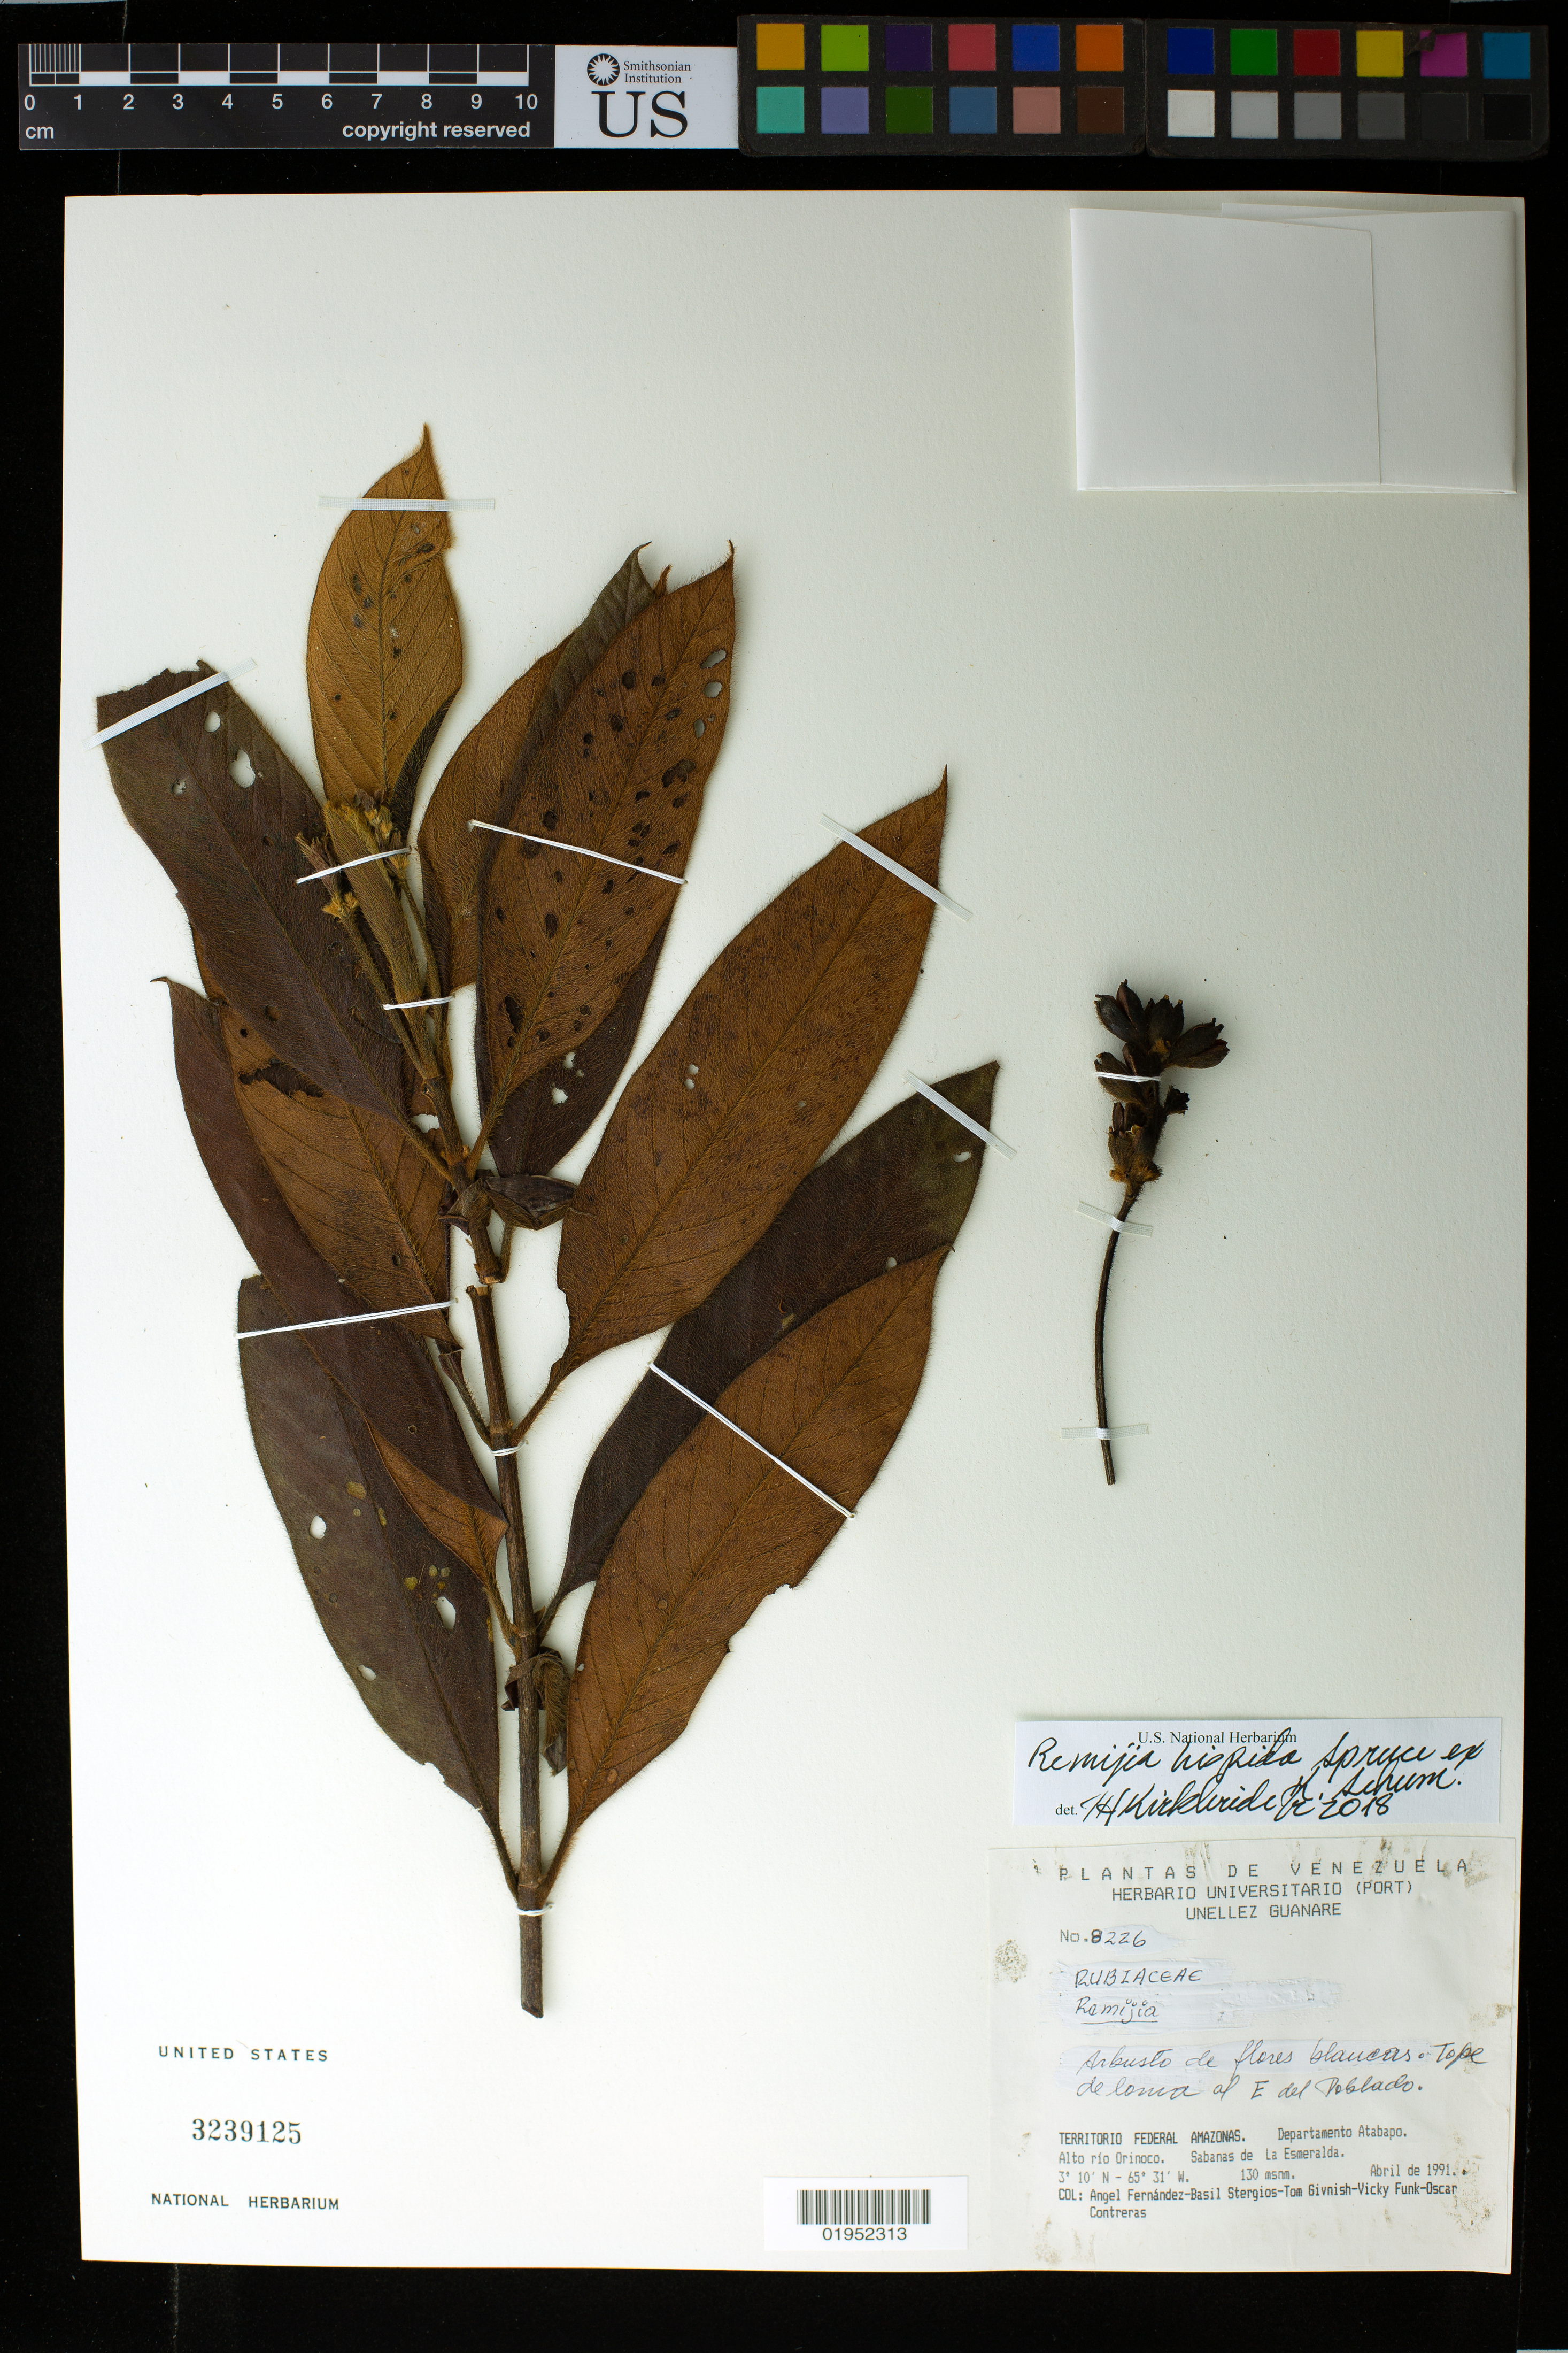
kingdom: Plantae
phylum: Tracheophyta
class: Magnoliopsida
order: Gentianales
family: Rubiaceae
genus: Remijia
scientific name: Remijia hispida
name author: Spruce ex K. Schum.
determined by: Kirkbride, J. H.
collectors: A. Fernández, B. G. Stergios, T. J. Givnish, V. Funk & O. Contreras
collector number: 8226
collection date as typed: Apr-91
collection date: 1991-04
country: Venezuela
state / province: Amazonas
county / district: Atabapo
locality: Alto rio Orinoco. Sabanas de La Esmeralda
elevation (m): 130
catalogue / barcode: US 3239125